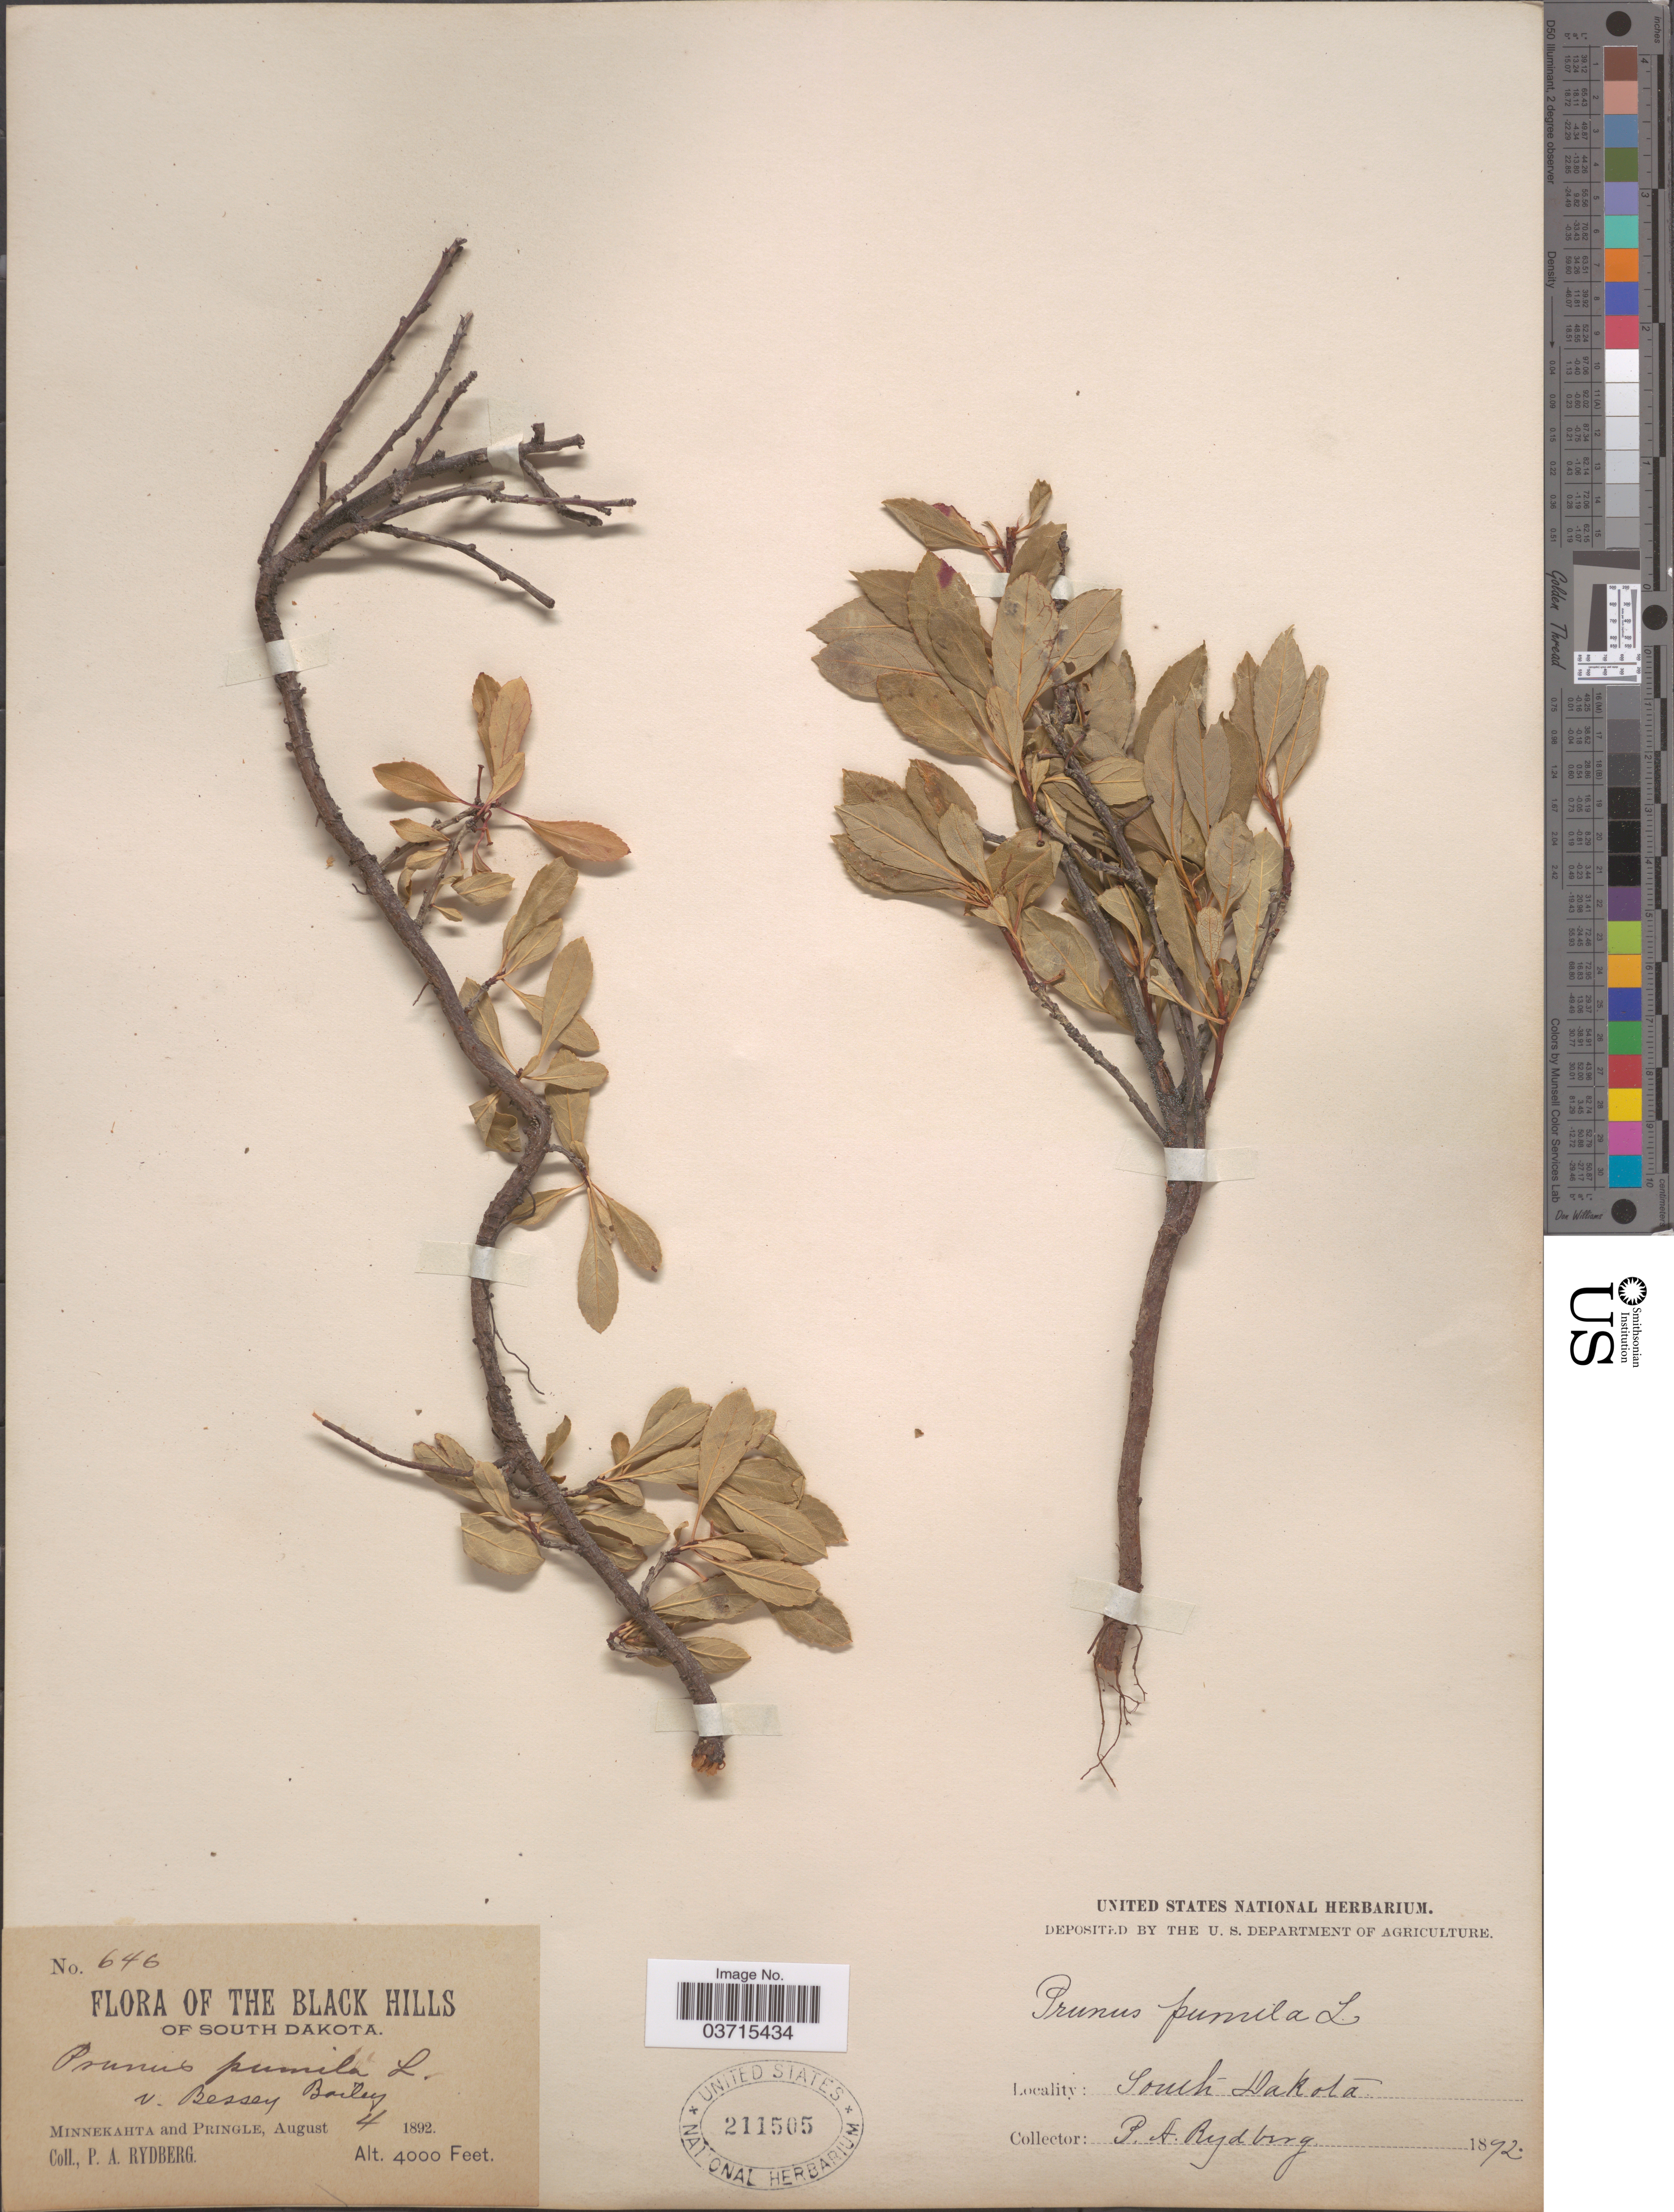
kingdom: Plantae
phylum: Tracheophyta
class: Magnoliopsida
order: Rosales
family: Rosaceae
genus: Prunus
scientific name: Prunus besseyi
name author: L.H. Bailey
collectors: P. A. Rydberg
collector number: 646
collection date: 1892-08-04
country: United States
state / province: South Dakota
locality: The Black Hills of South Dakota. Minnekahta and Pringle.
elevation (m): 1219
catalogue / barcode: US 211505